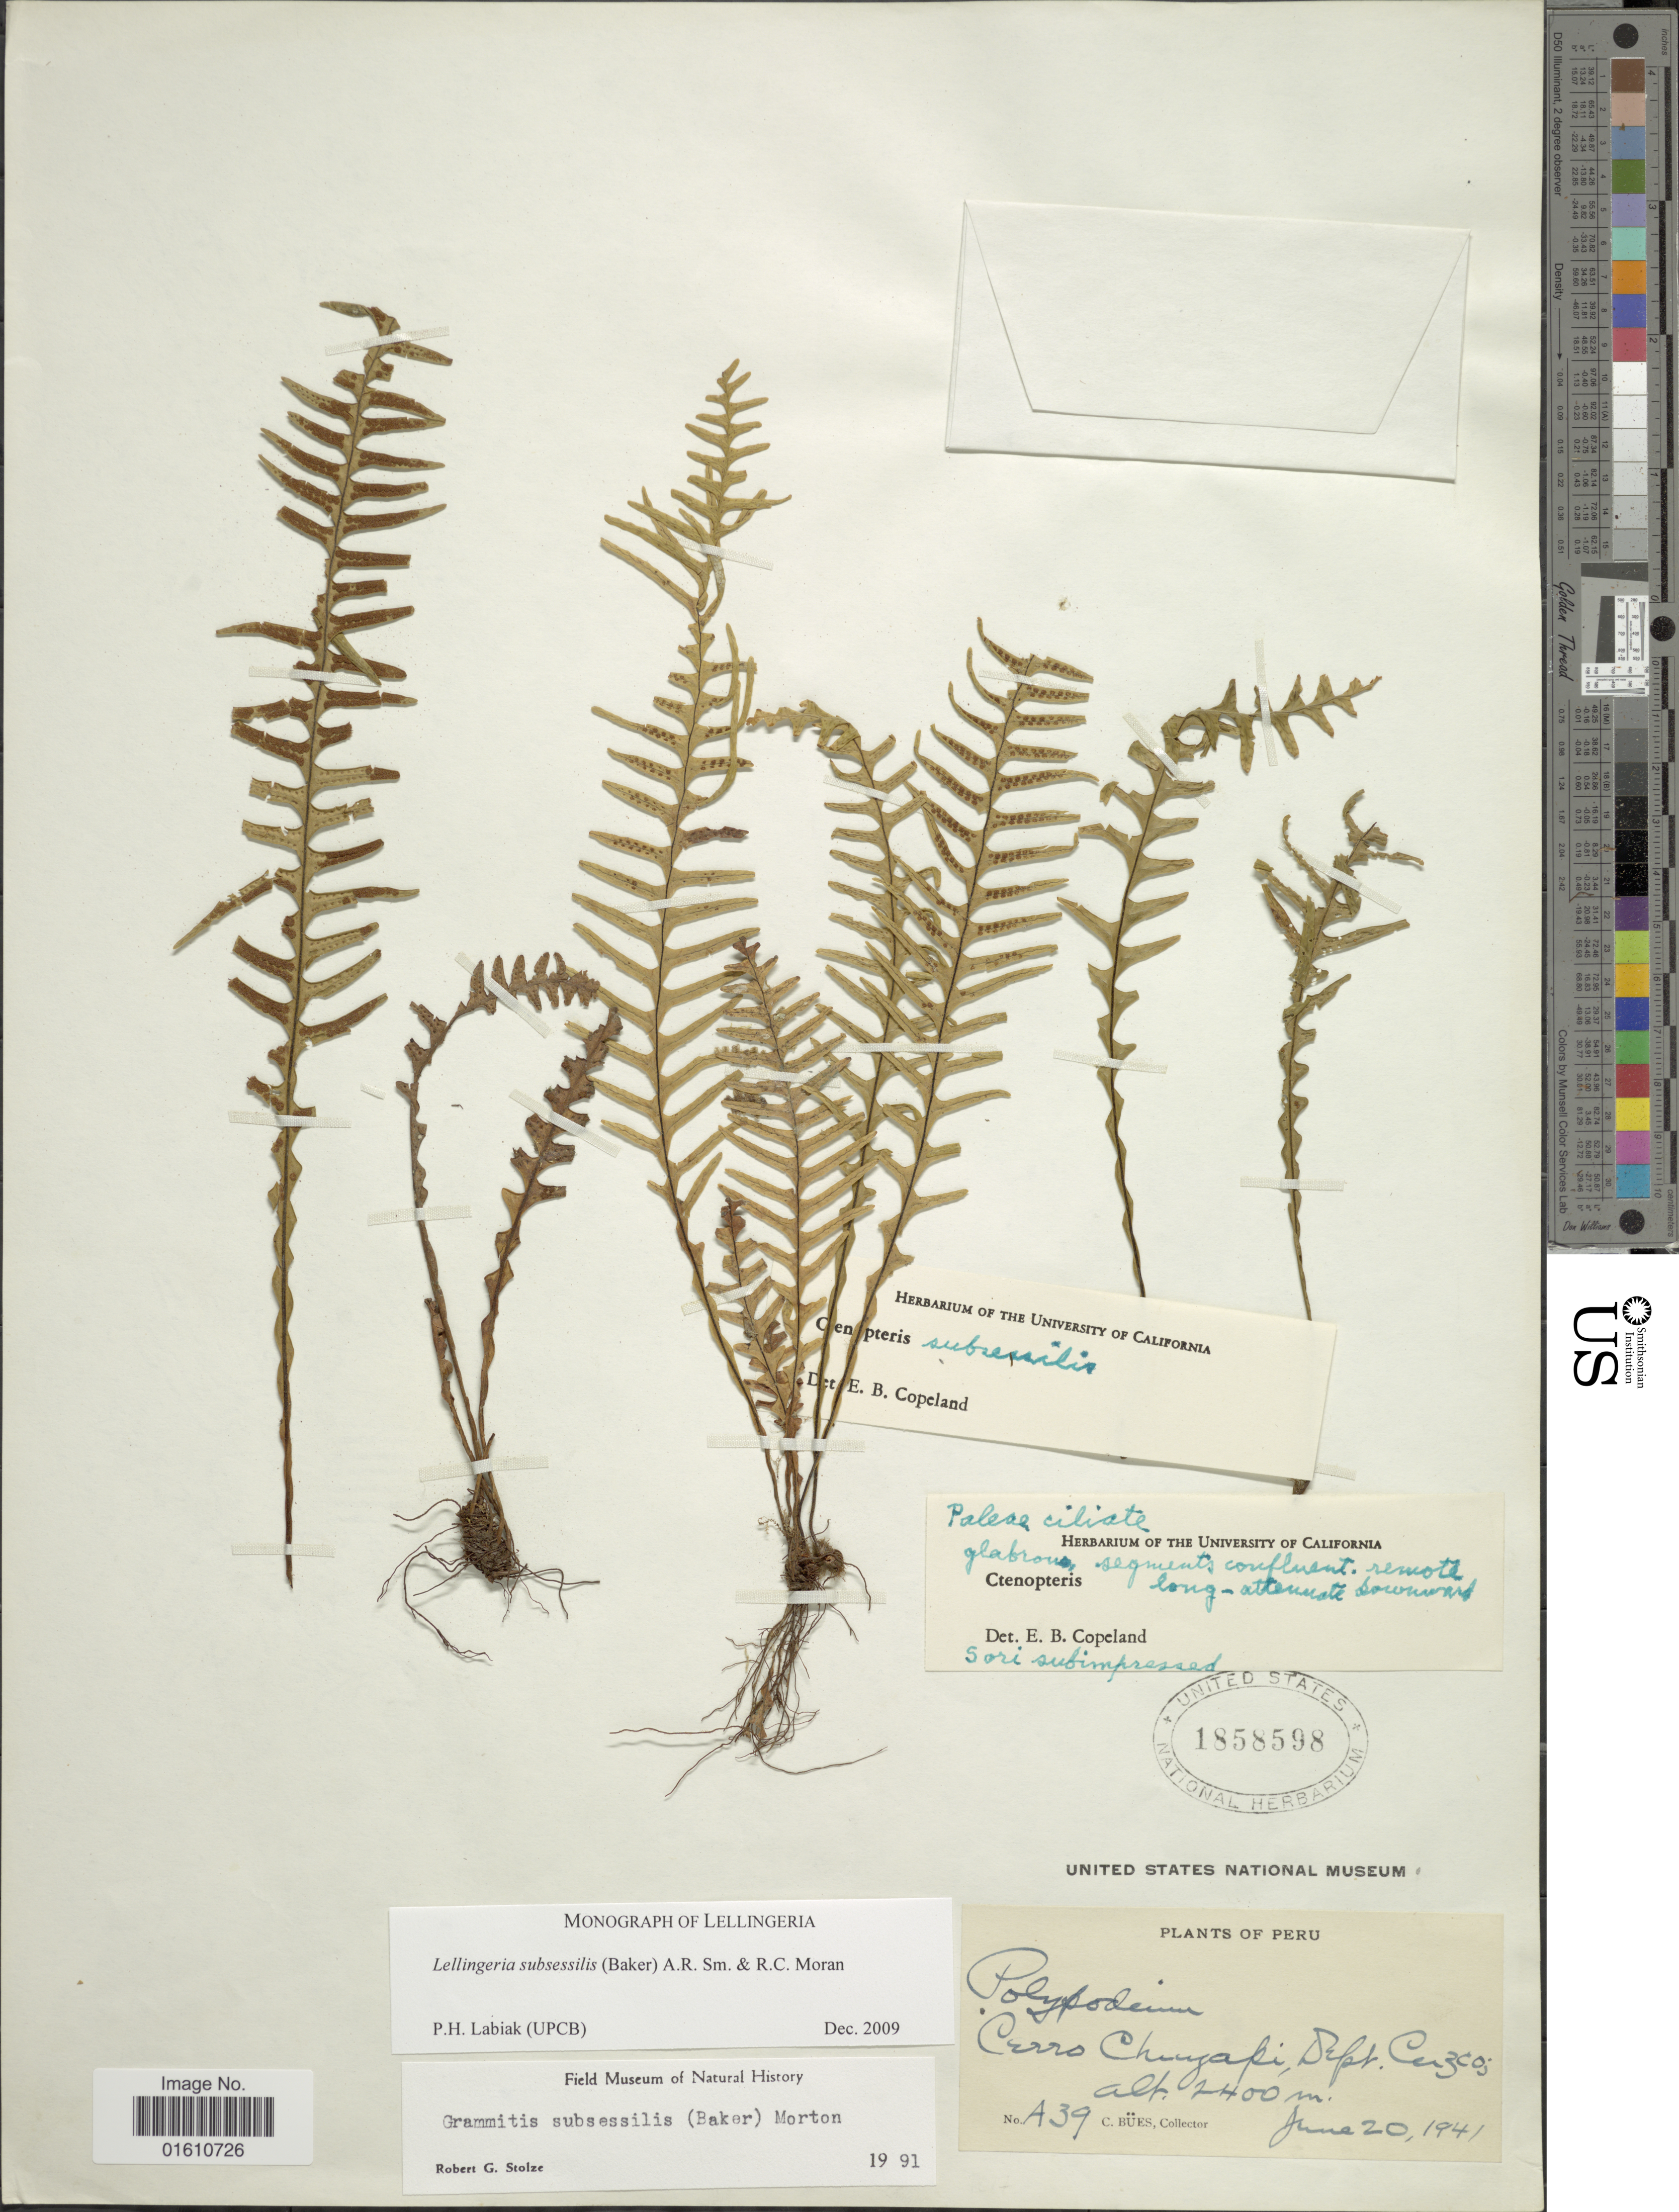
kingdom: Plantae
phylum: Tracheophyta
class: Polypodiopsida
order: Polypodiales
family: Polypodiaceae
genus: Lellingeria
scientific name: Lellingeria subsessilis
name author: (Baker) A.R. Sm. & R.C. Moran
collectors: C. Bues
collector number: A39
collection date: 1941-06-20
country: Peru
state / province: Cusco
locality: Cerro Chiyapi, Dept. Cuzco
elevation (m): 2400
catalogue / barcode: US 1858598